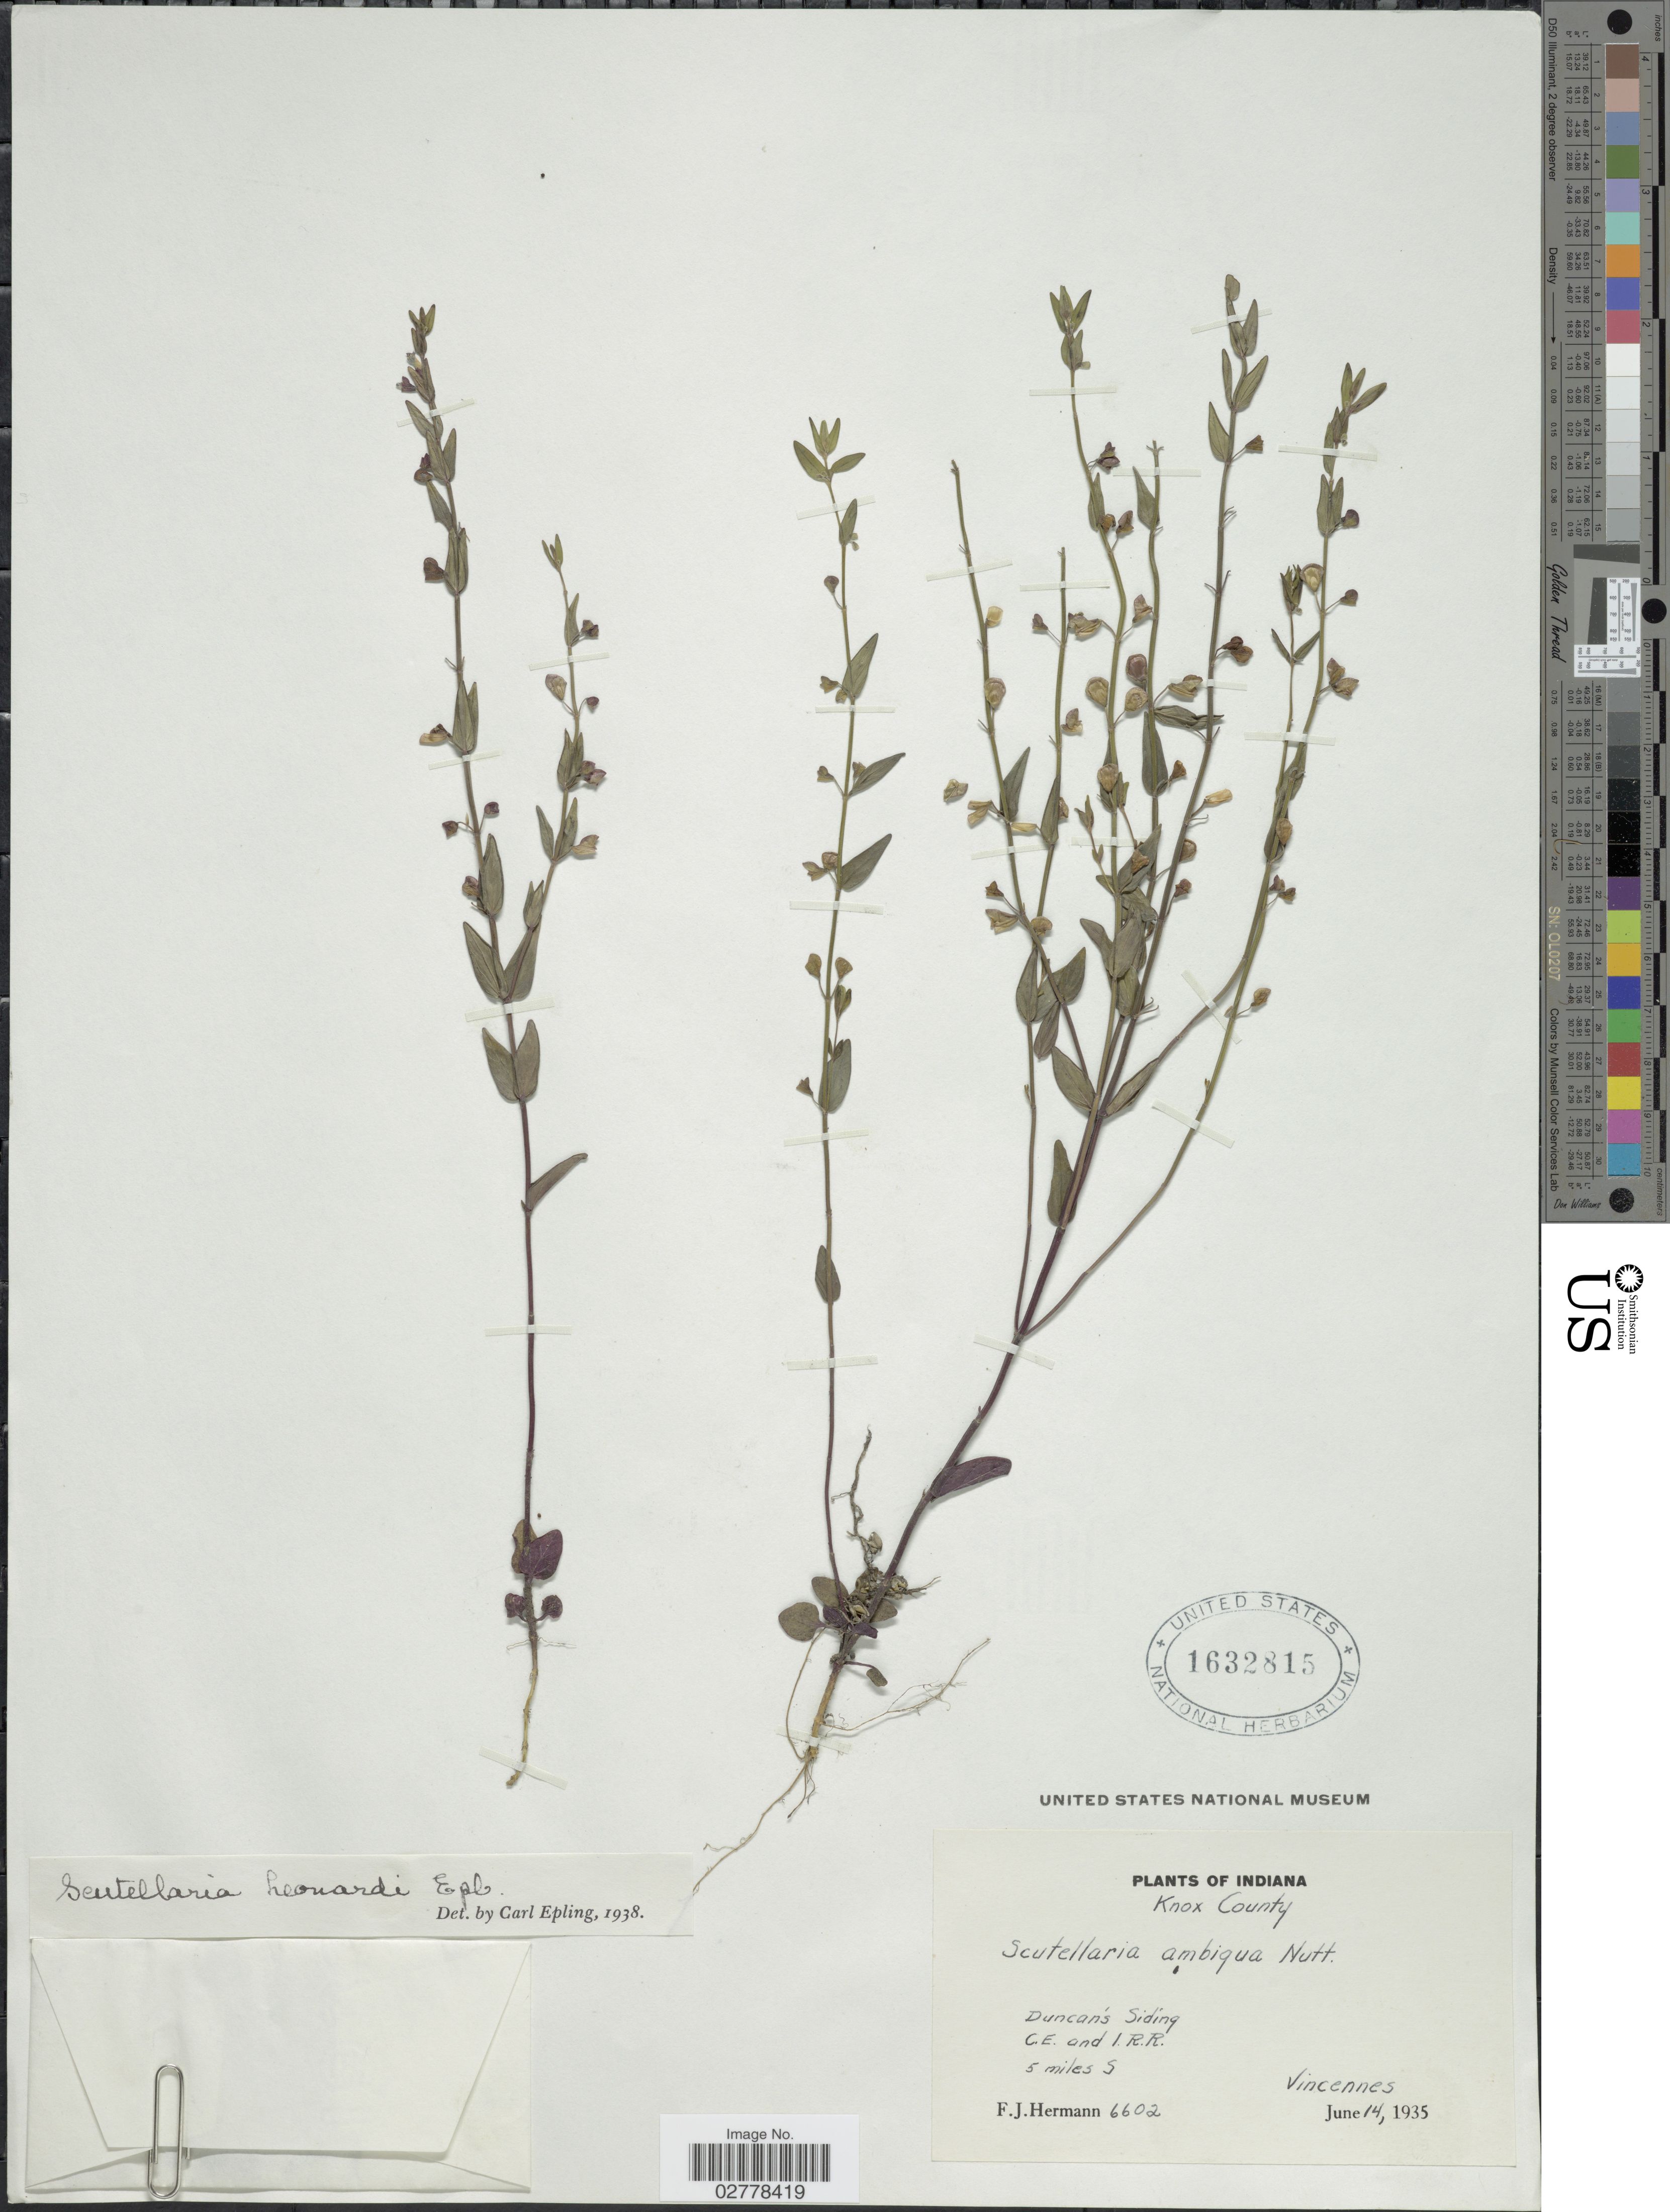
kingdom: Plantae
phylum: Tracheophyta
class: Magnoliopsida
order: Lamiales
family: Lamiaceae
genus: Scutellaria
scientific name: Scutellaria leonardii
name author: Epling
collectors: F. J. Hermann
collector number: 6602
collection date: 1935-06-14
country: United States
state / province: Indiana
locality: Knox County. Duncan's Siding. C. E. and I.R.R. 5 miles S. Vincennes.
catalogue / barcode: US 1632815